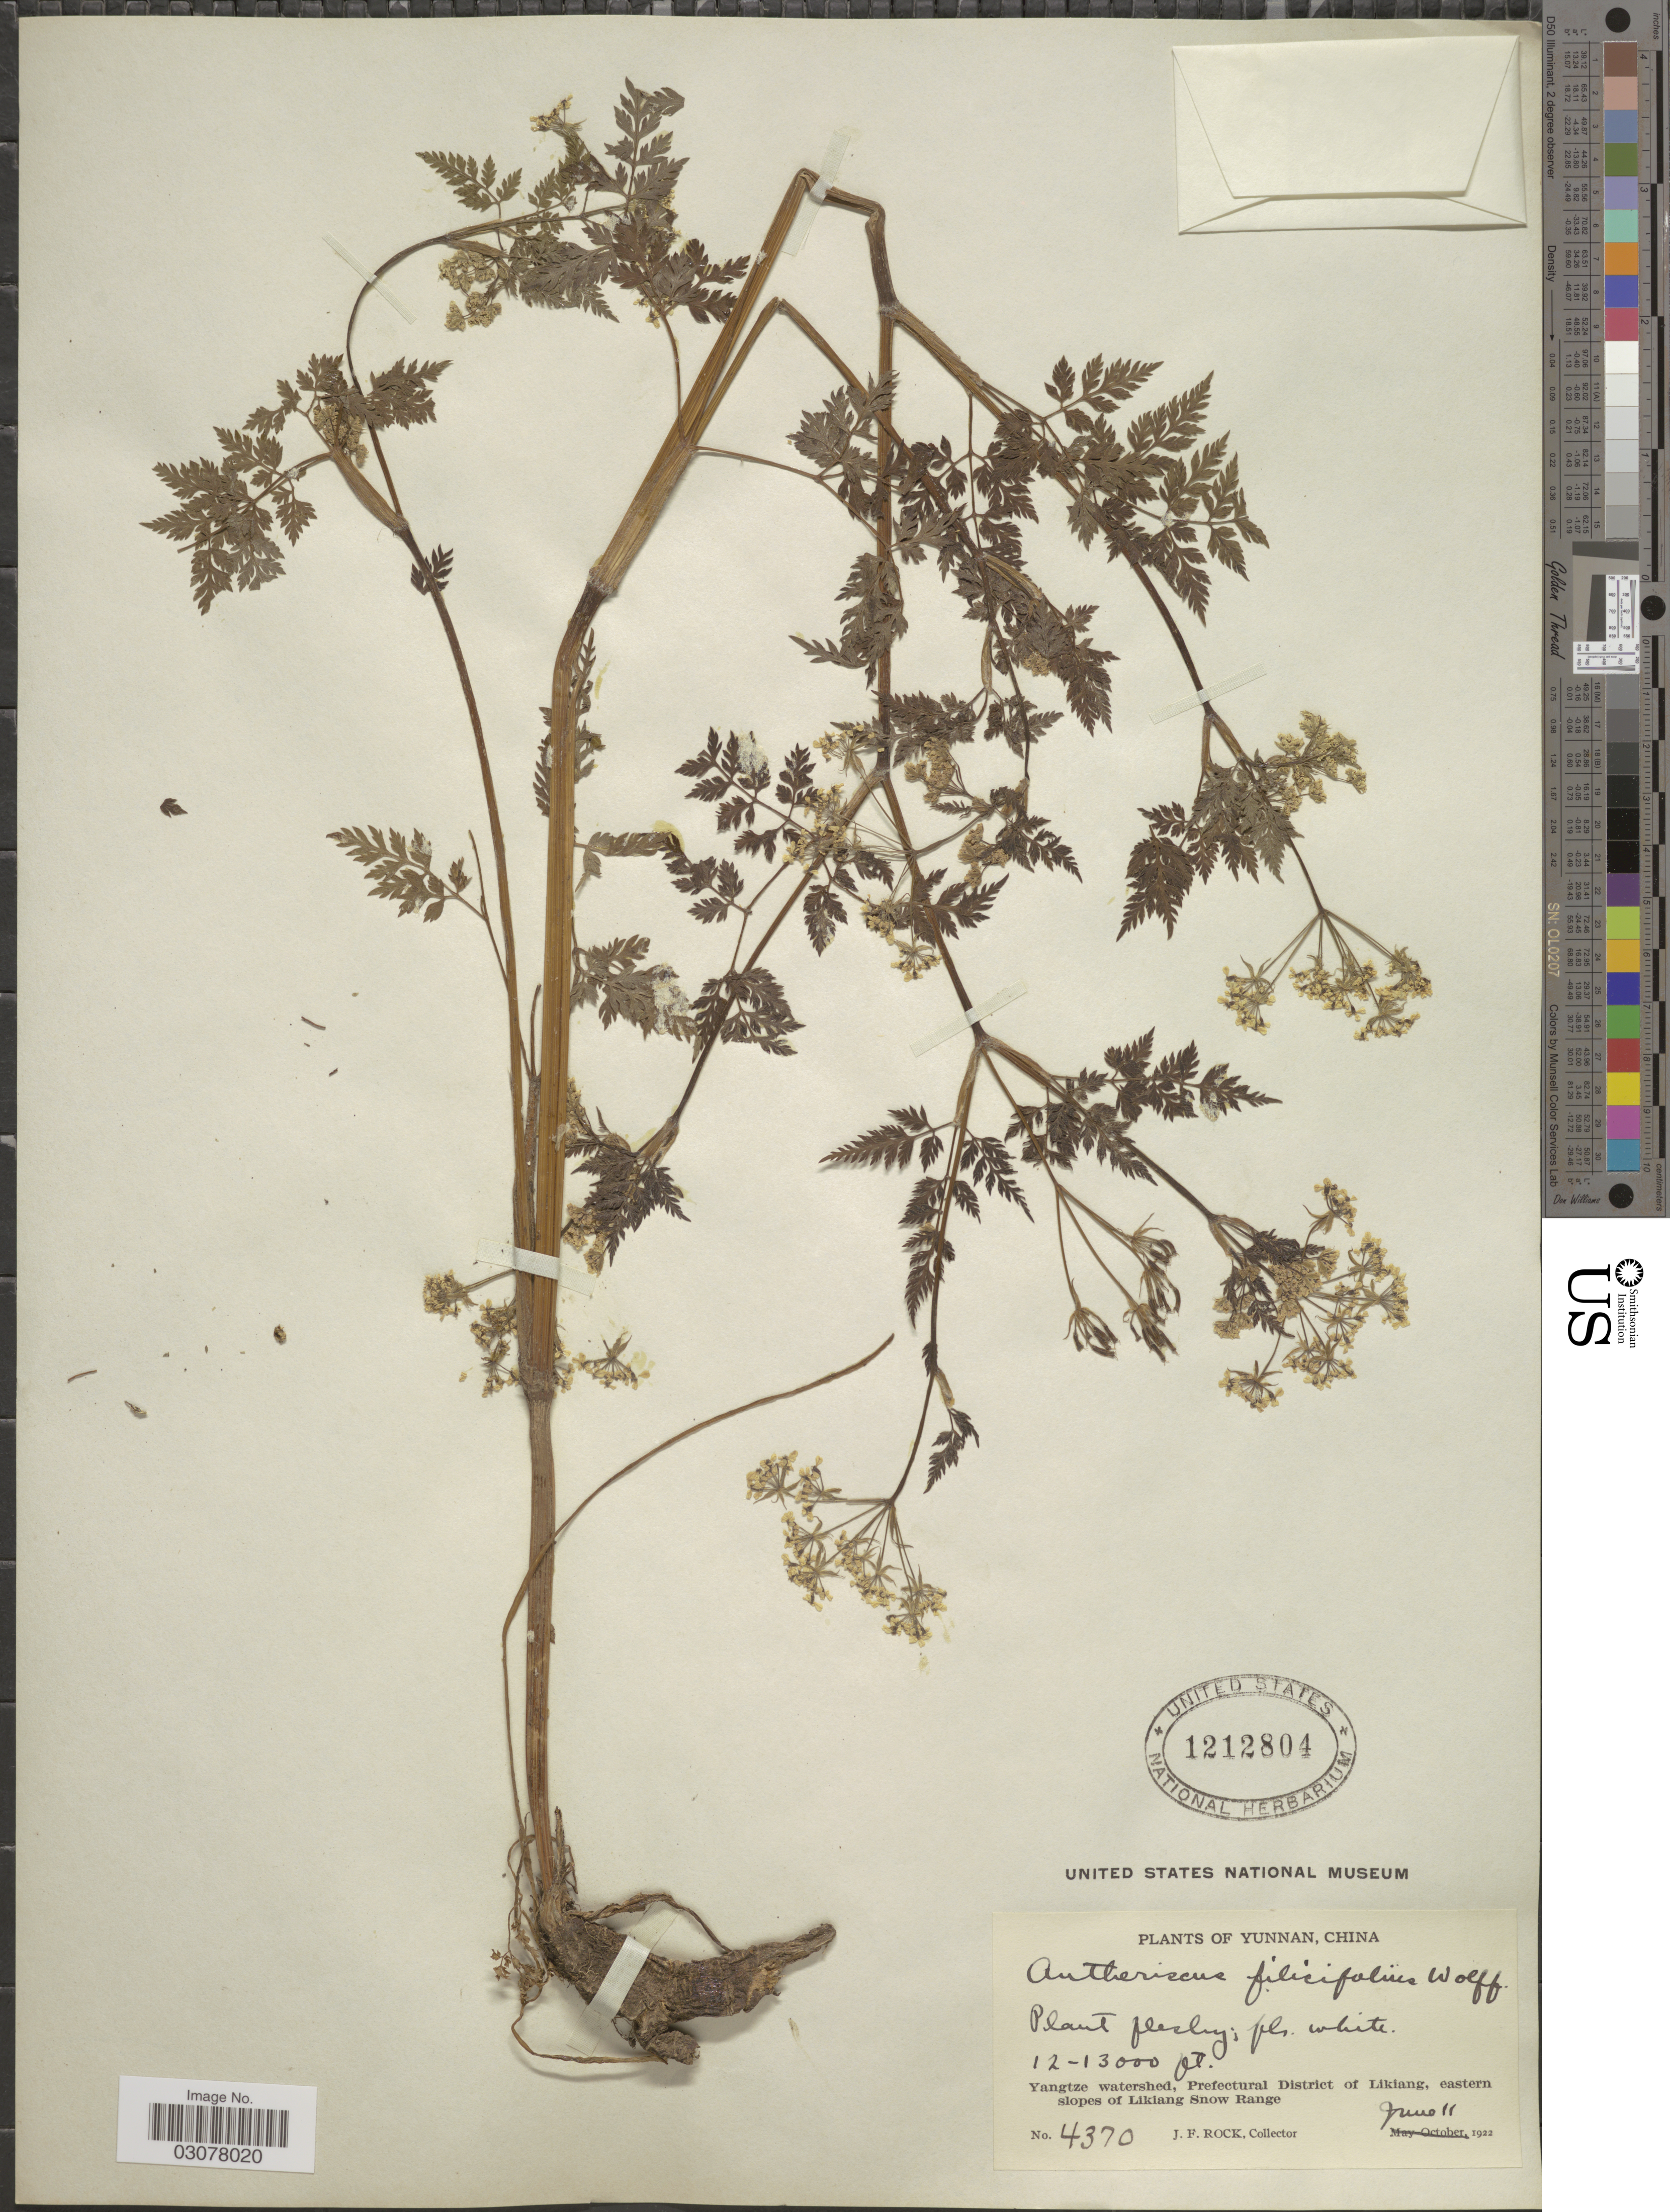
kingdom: Plantae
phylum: Tracheophyta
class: Magnoliopsida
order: Apiales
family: Apiaceae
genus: Anthriscus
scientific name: Anthriscus filicifolium H. Wolff sp. nov. ined.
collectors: J. Rock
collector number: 4370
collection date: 1922-06-11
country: China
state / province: Yunnan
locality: Yangtze watershed, Prefectural District of Likiang, eastern slopes of Likiang Snow Range.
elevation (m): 3658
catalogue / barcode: US 1212804